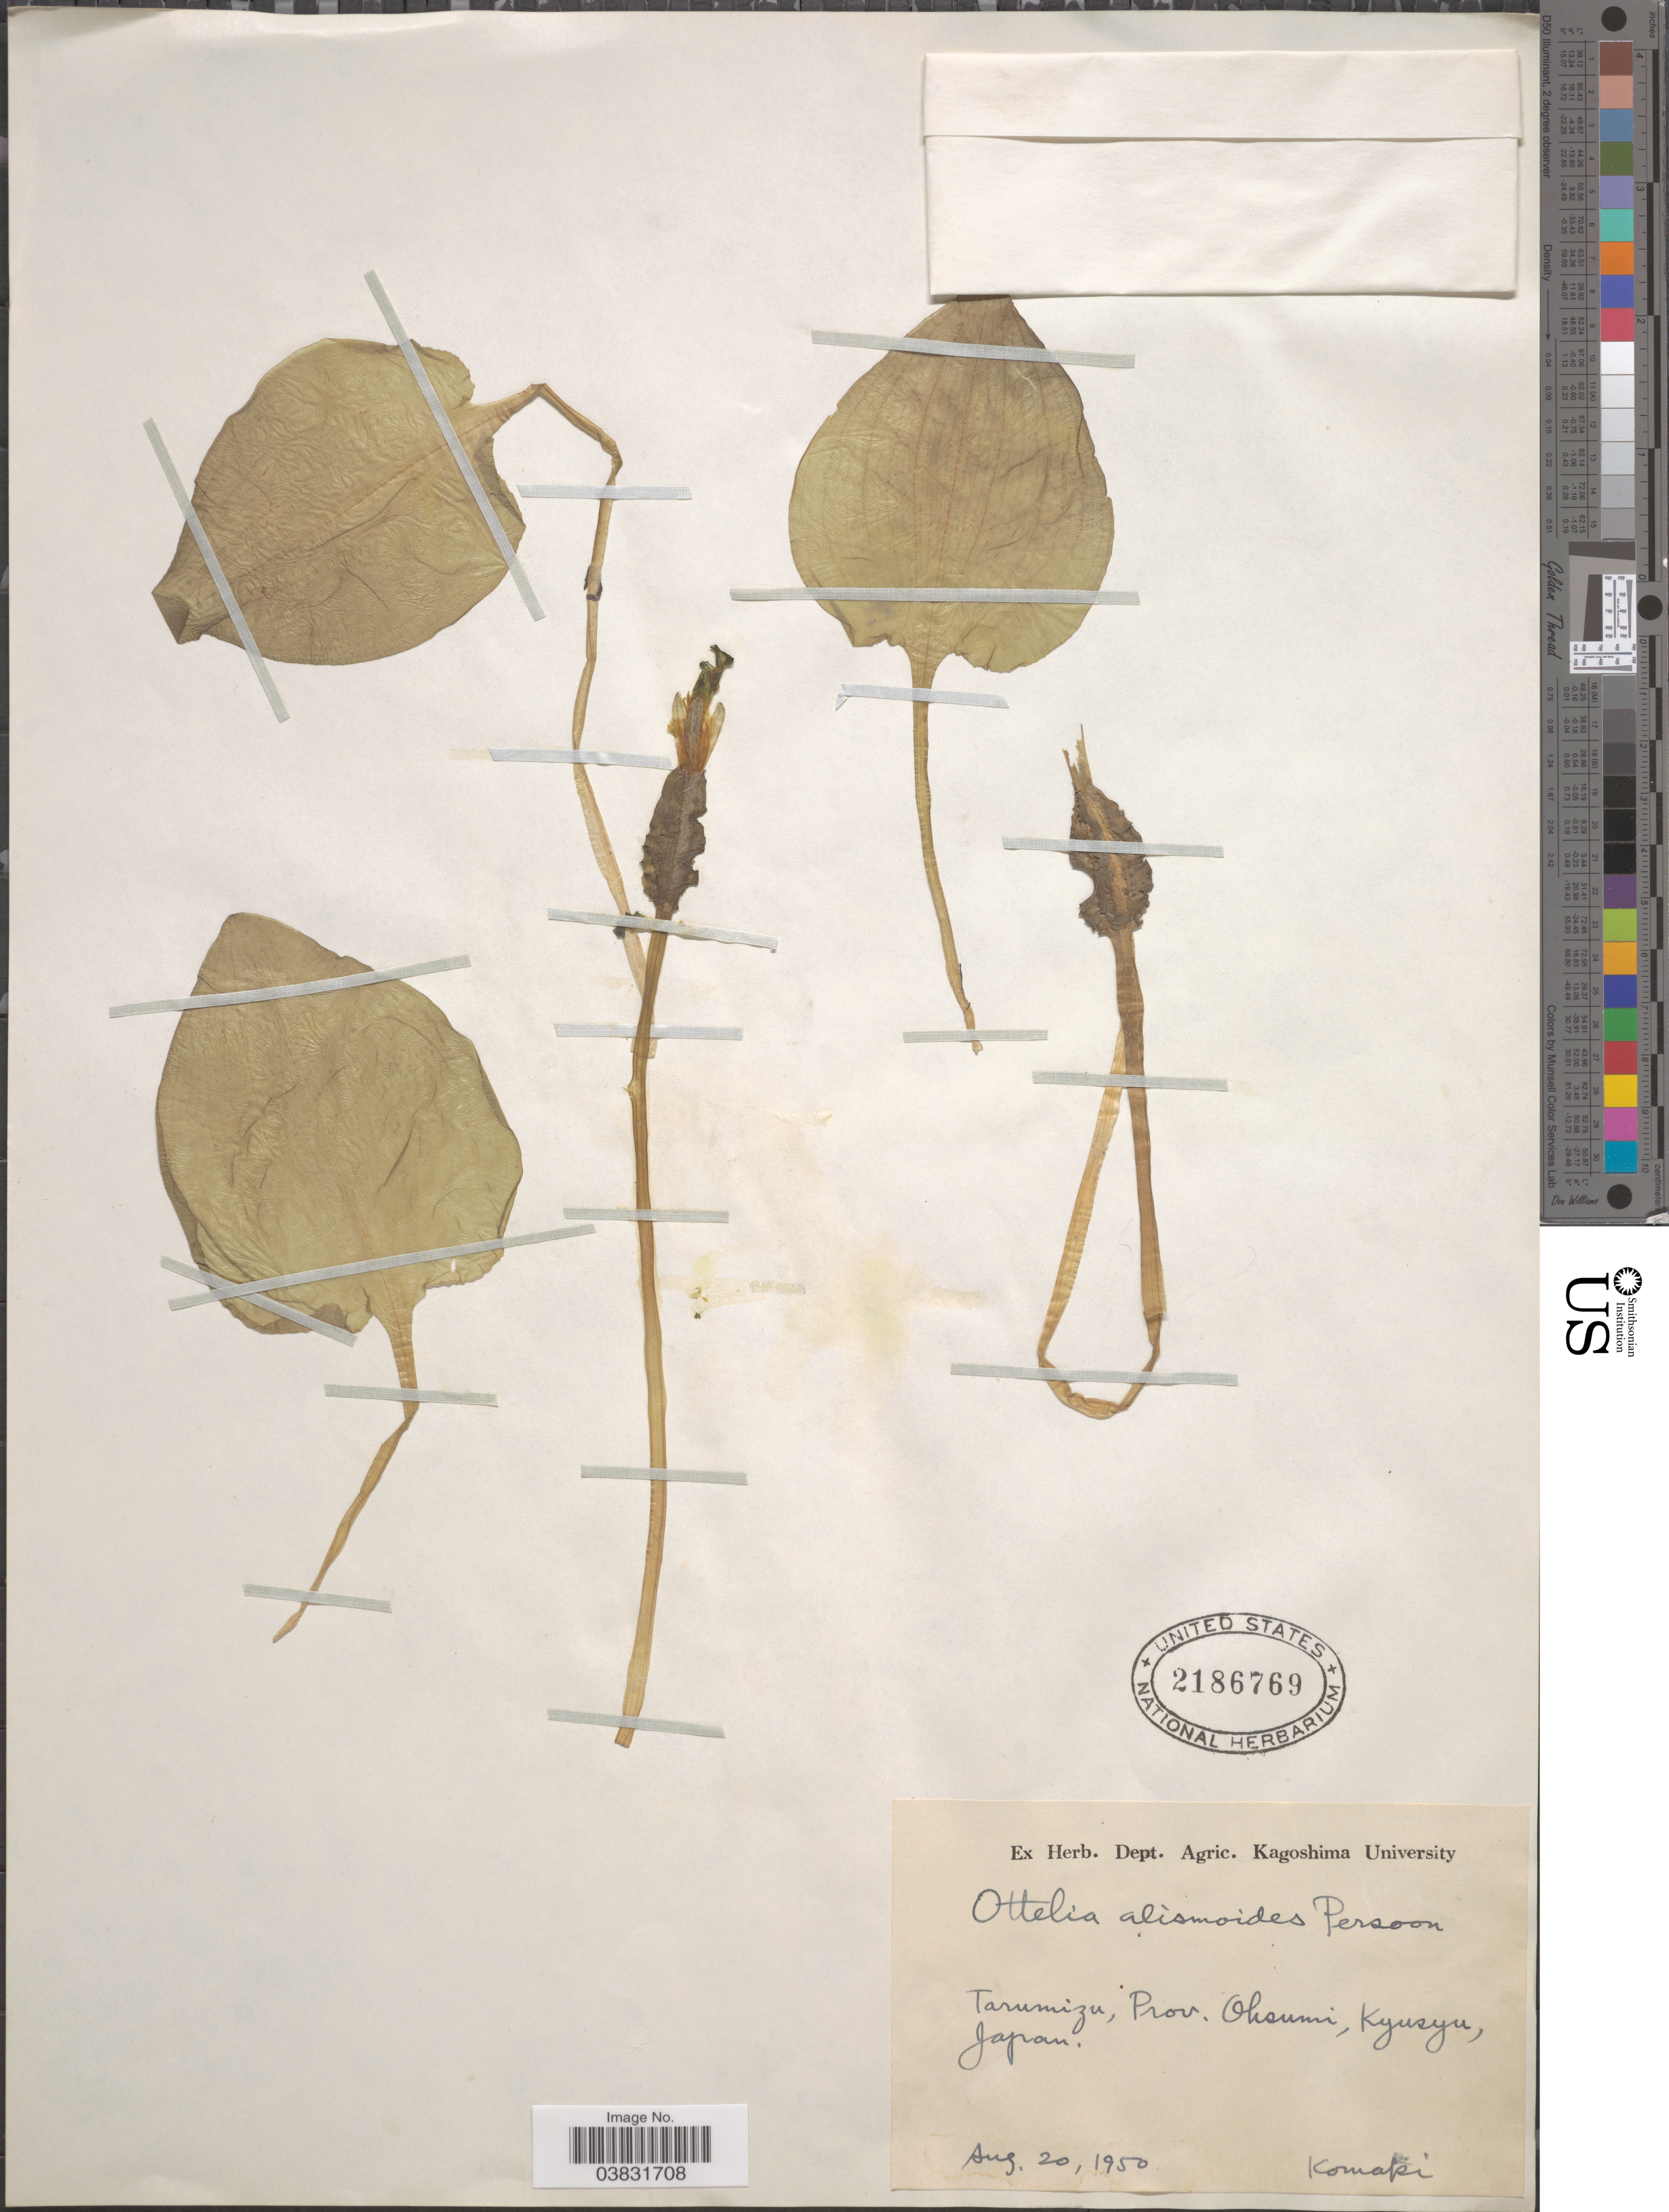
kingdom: Plantae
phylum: Tracheophyta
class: Liliopsida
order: Alismatales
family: Hydrocharitaceae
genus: Ottelia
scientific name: Ottelia alismoides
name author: Pers.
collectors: -. Komaki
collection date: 1950-08-20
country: Japan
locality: Tarumizu, Prov. Oksumi, Kyusyu.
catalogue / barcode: US 2186769